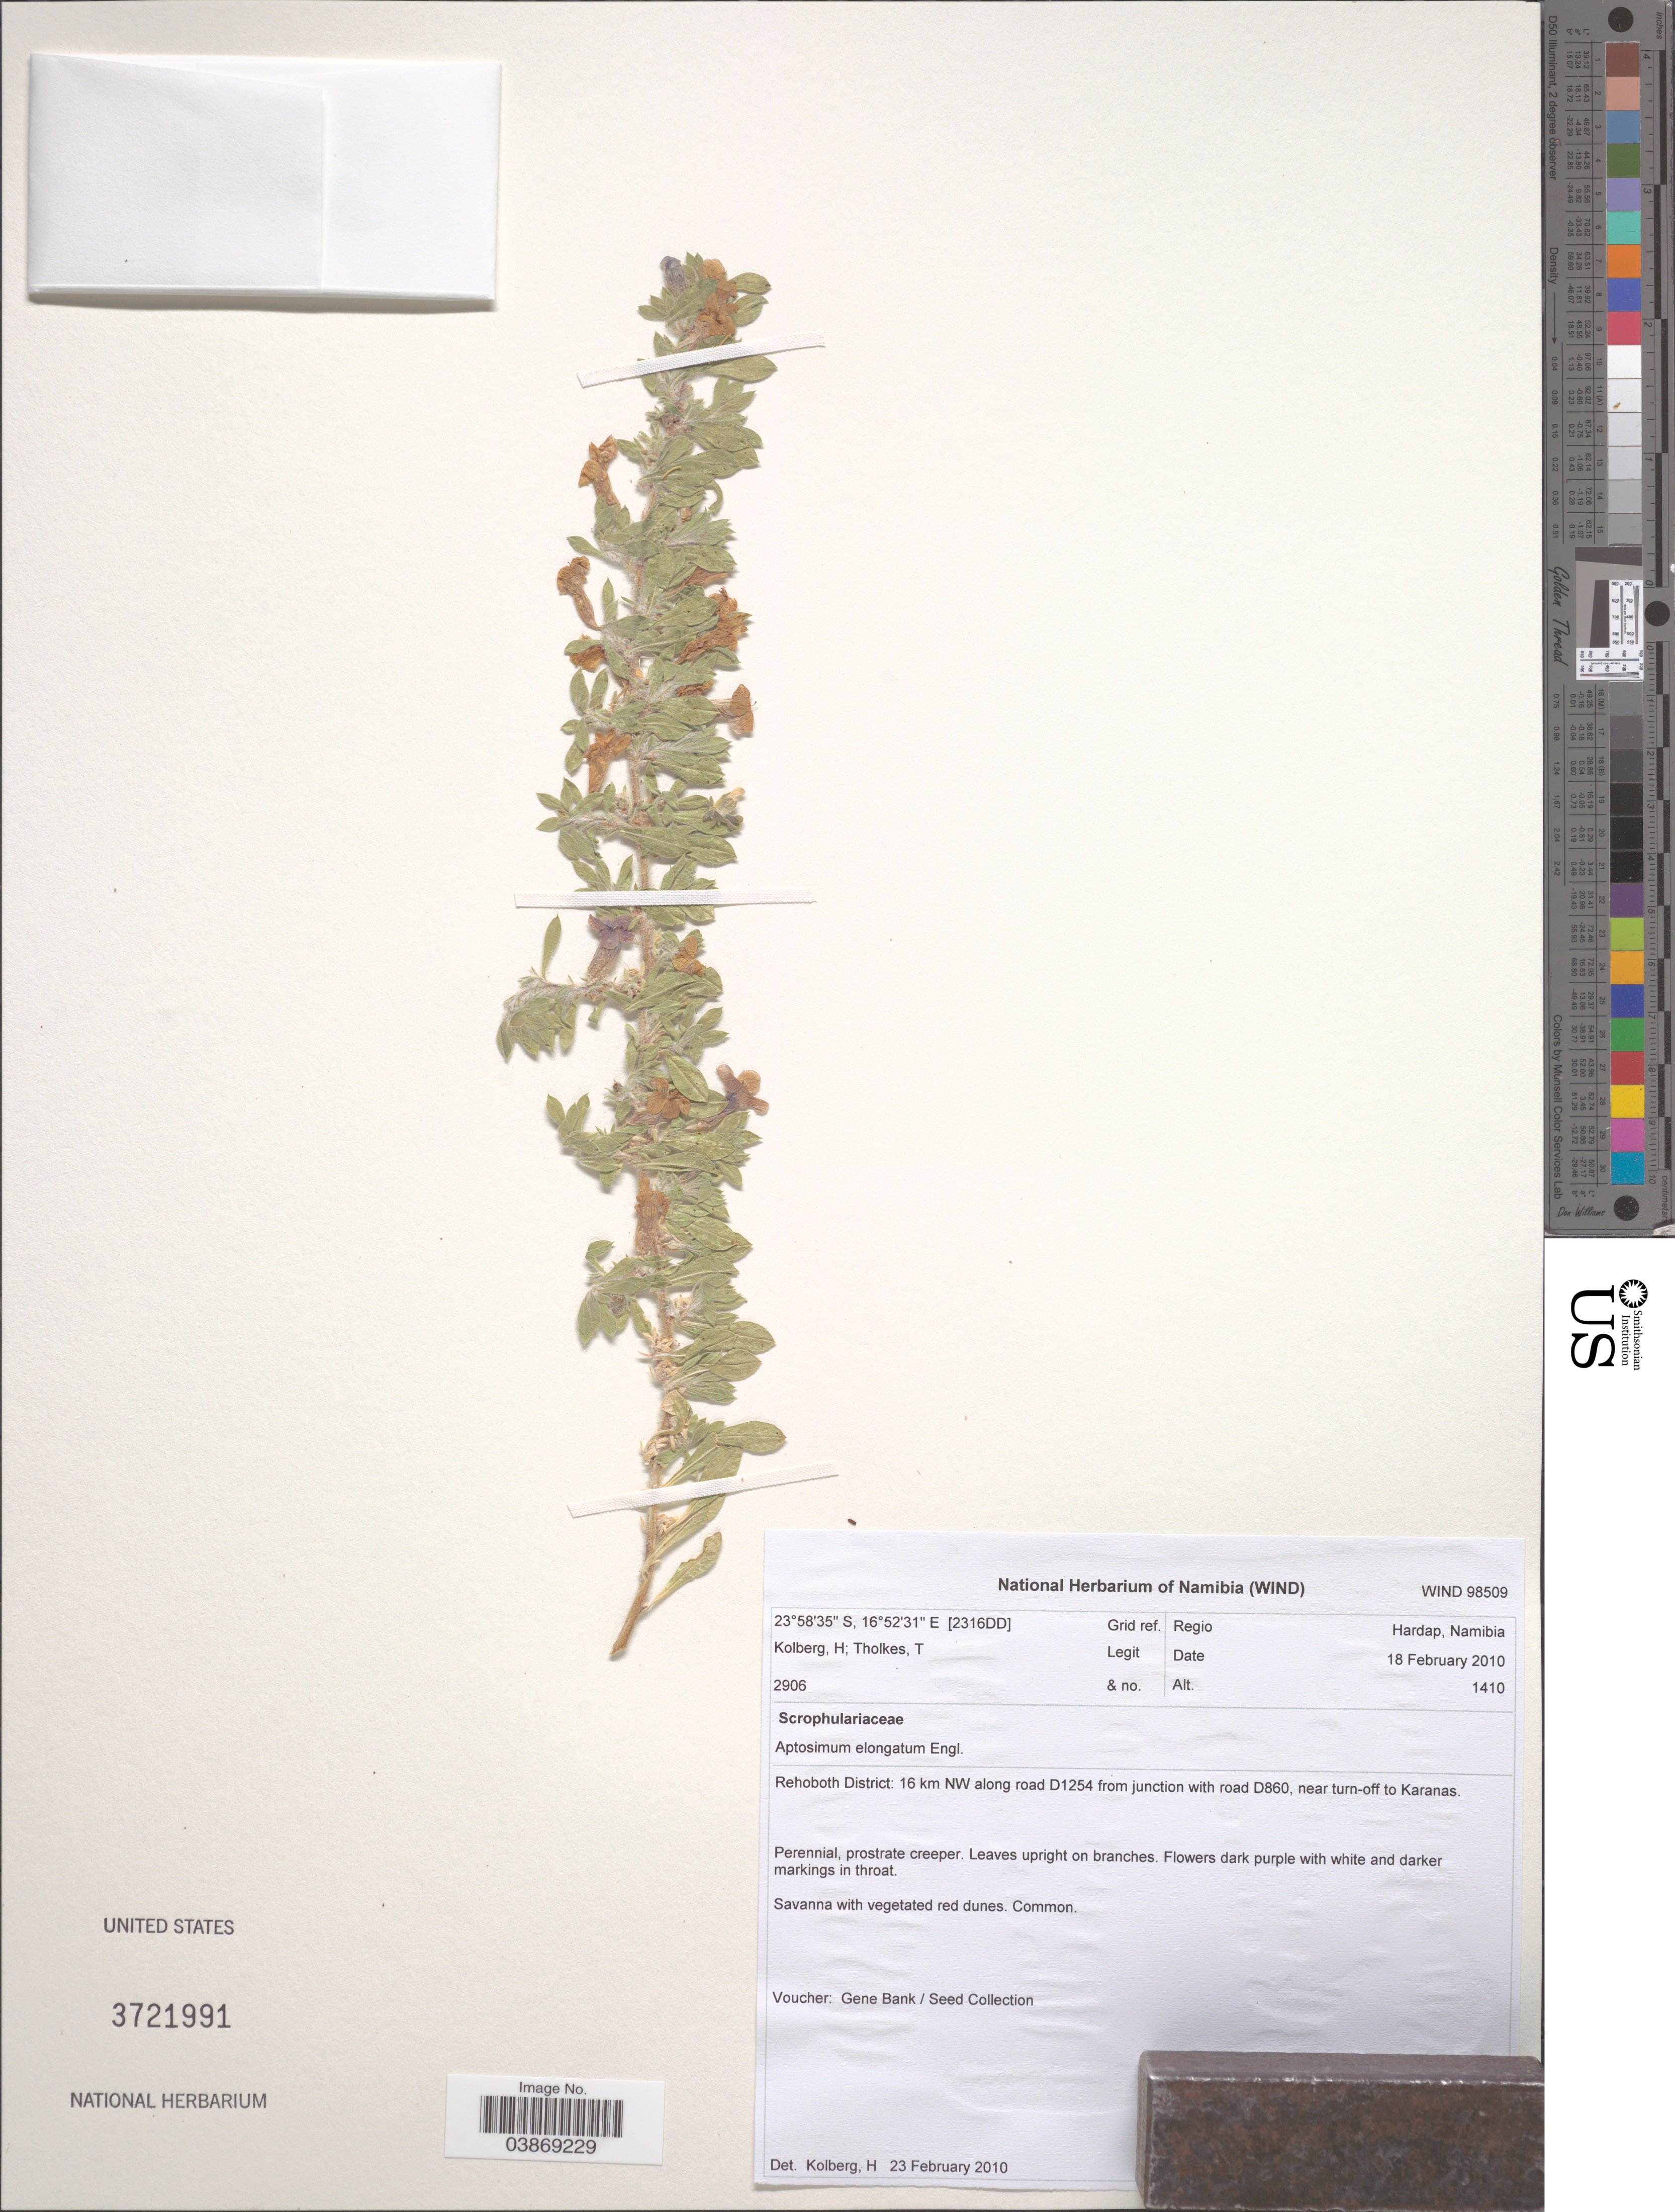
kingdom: Plantae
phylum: Tracheophyta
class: Magnoliopsida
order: Lamiales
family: Scrophulariaceae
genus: Aptosimum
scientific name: Aptosimum elongatum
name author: (Hiern) Engl.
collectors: H. H. Kolberg & T. Tholkes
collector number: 2906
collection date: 2010-02-18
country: Namibia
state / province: Hardap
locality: Grid ref. [2316DD]. Regio Hardap. Rehoboth District: 16 km NW along road D1254 from junction with road D860, near turn-off to Karansas.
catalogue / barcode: US 3721991